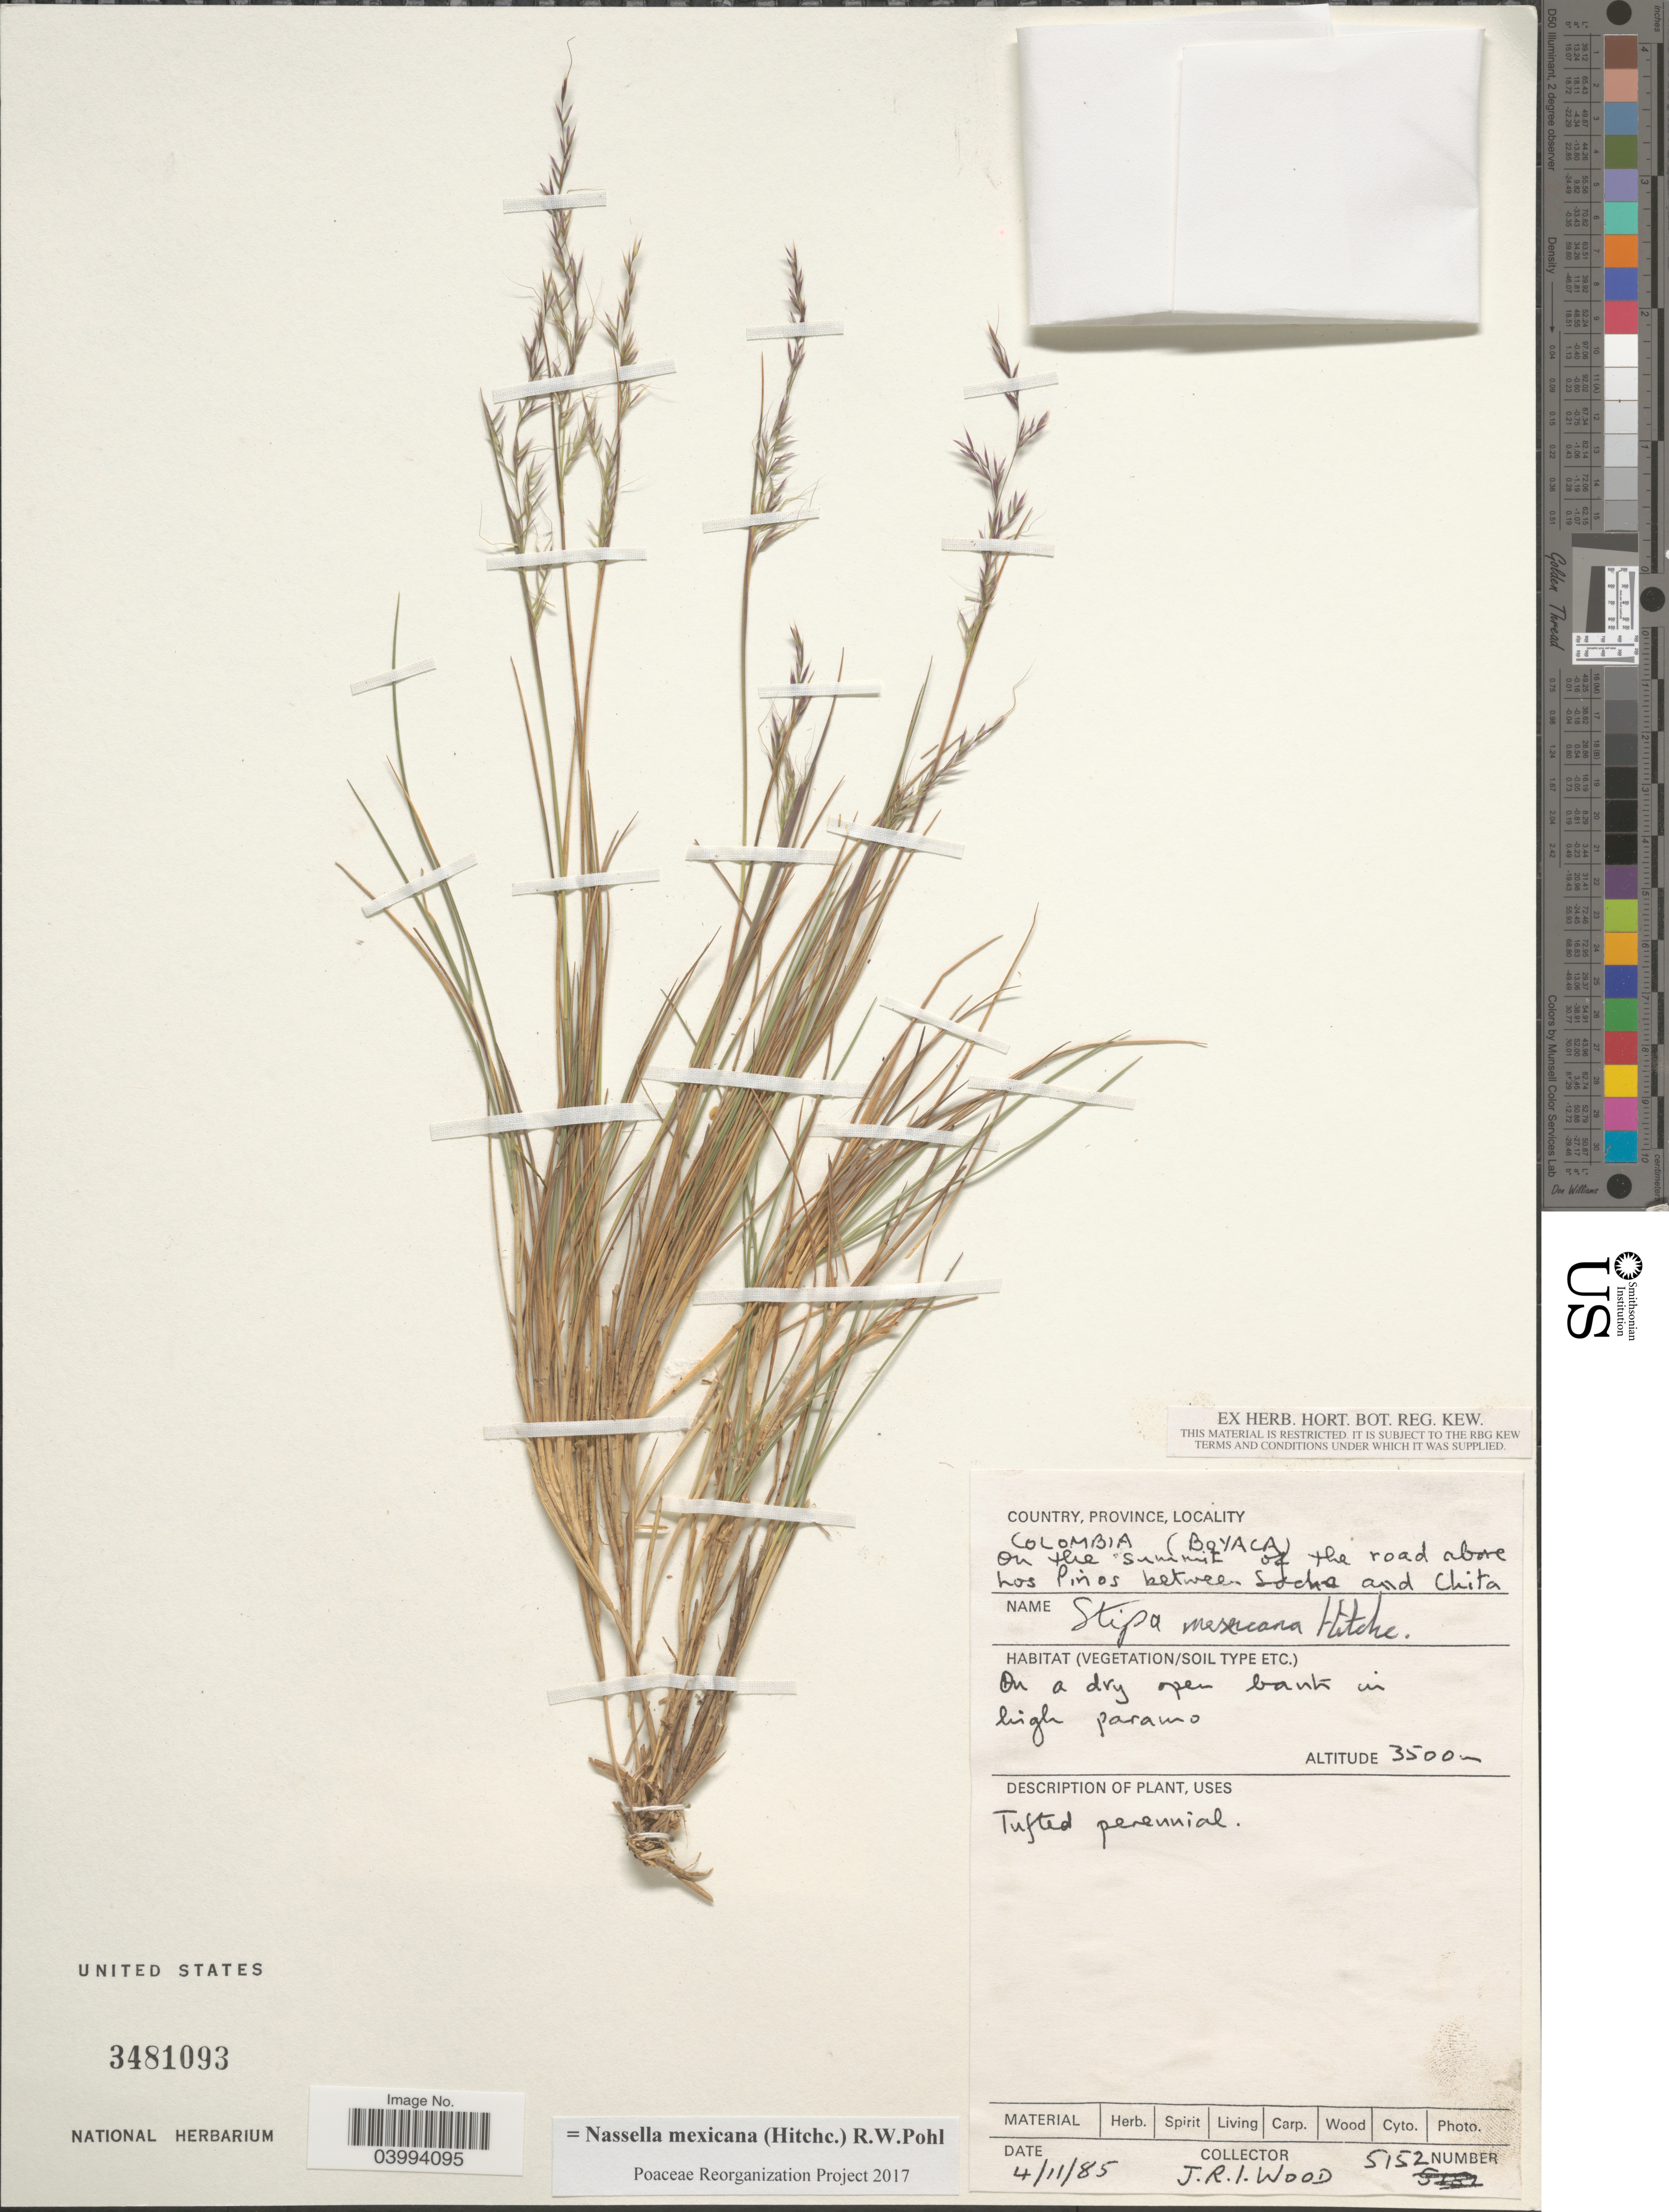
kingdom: Plantae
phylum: Tracheophyta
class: Liliopsida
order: Poales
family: Poaceae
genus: Nassella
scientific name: Nassella mexicana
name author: (Hitchc.) R.W. Pohl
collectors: J. R. I. Wood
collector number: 5152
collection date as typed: Transcribed d/m/y: 4/11/85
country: Colombia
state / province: Boyacá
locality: On the summit of the road above Los Pinos between Socha and Chita. On a dry open bank in high paramo.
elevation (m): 3500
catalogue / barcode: US 3481093